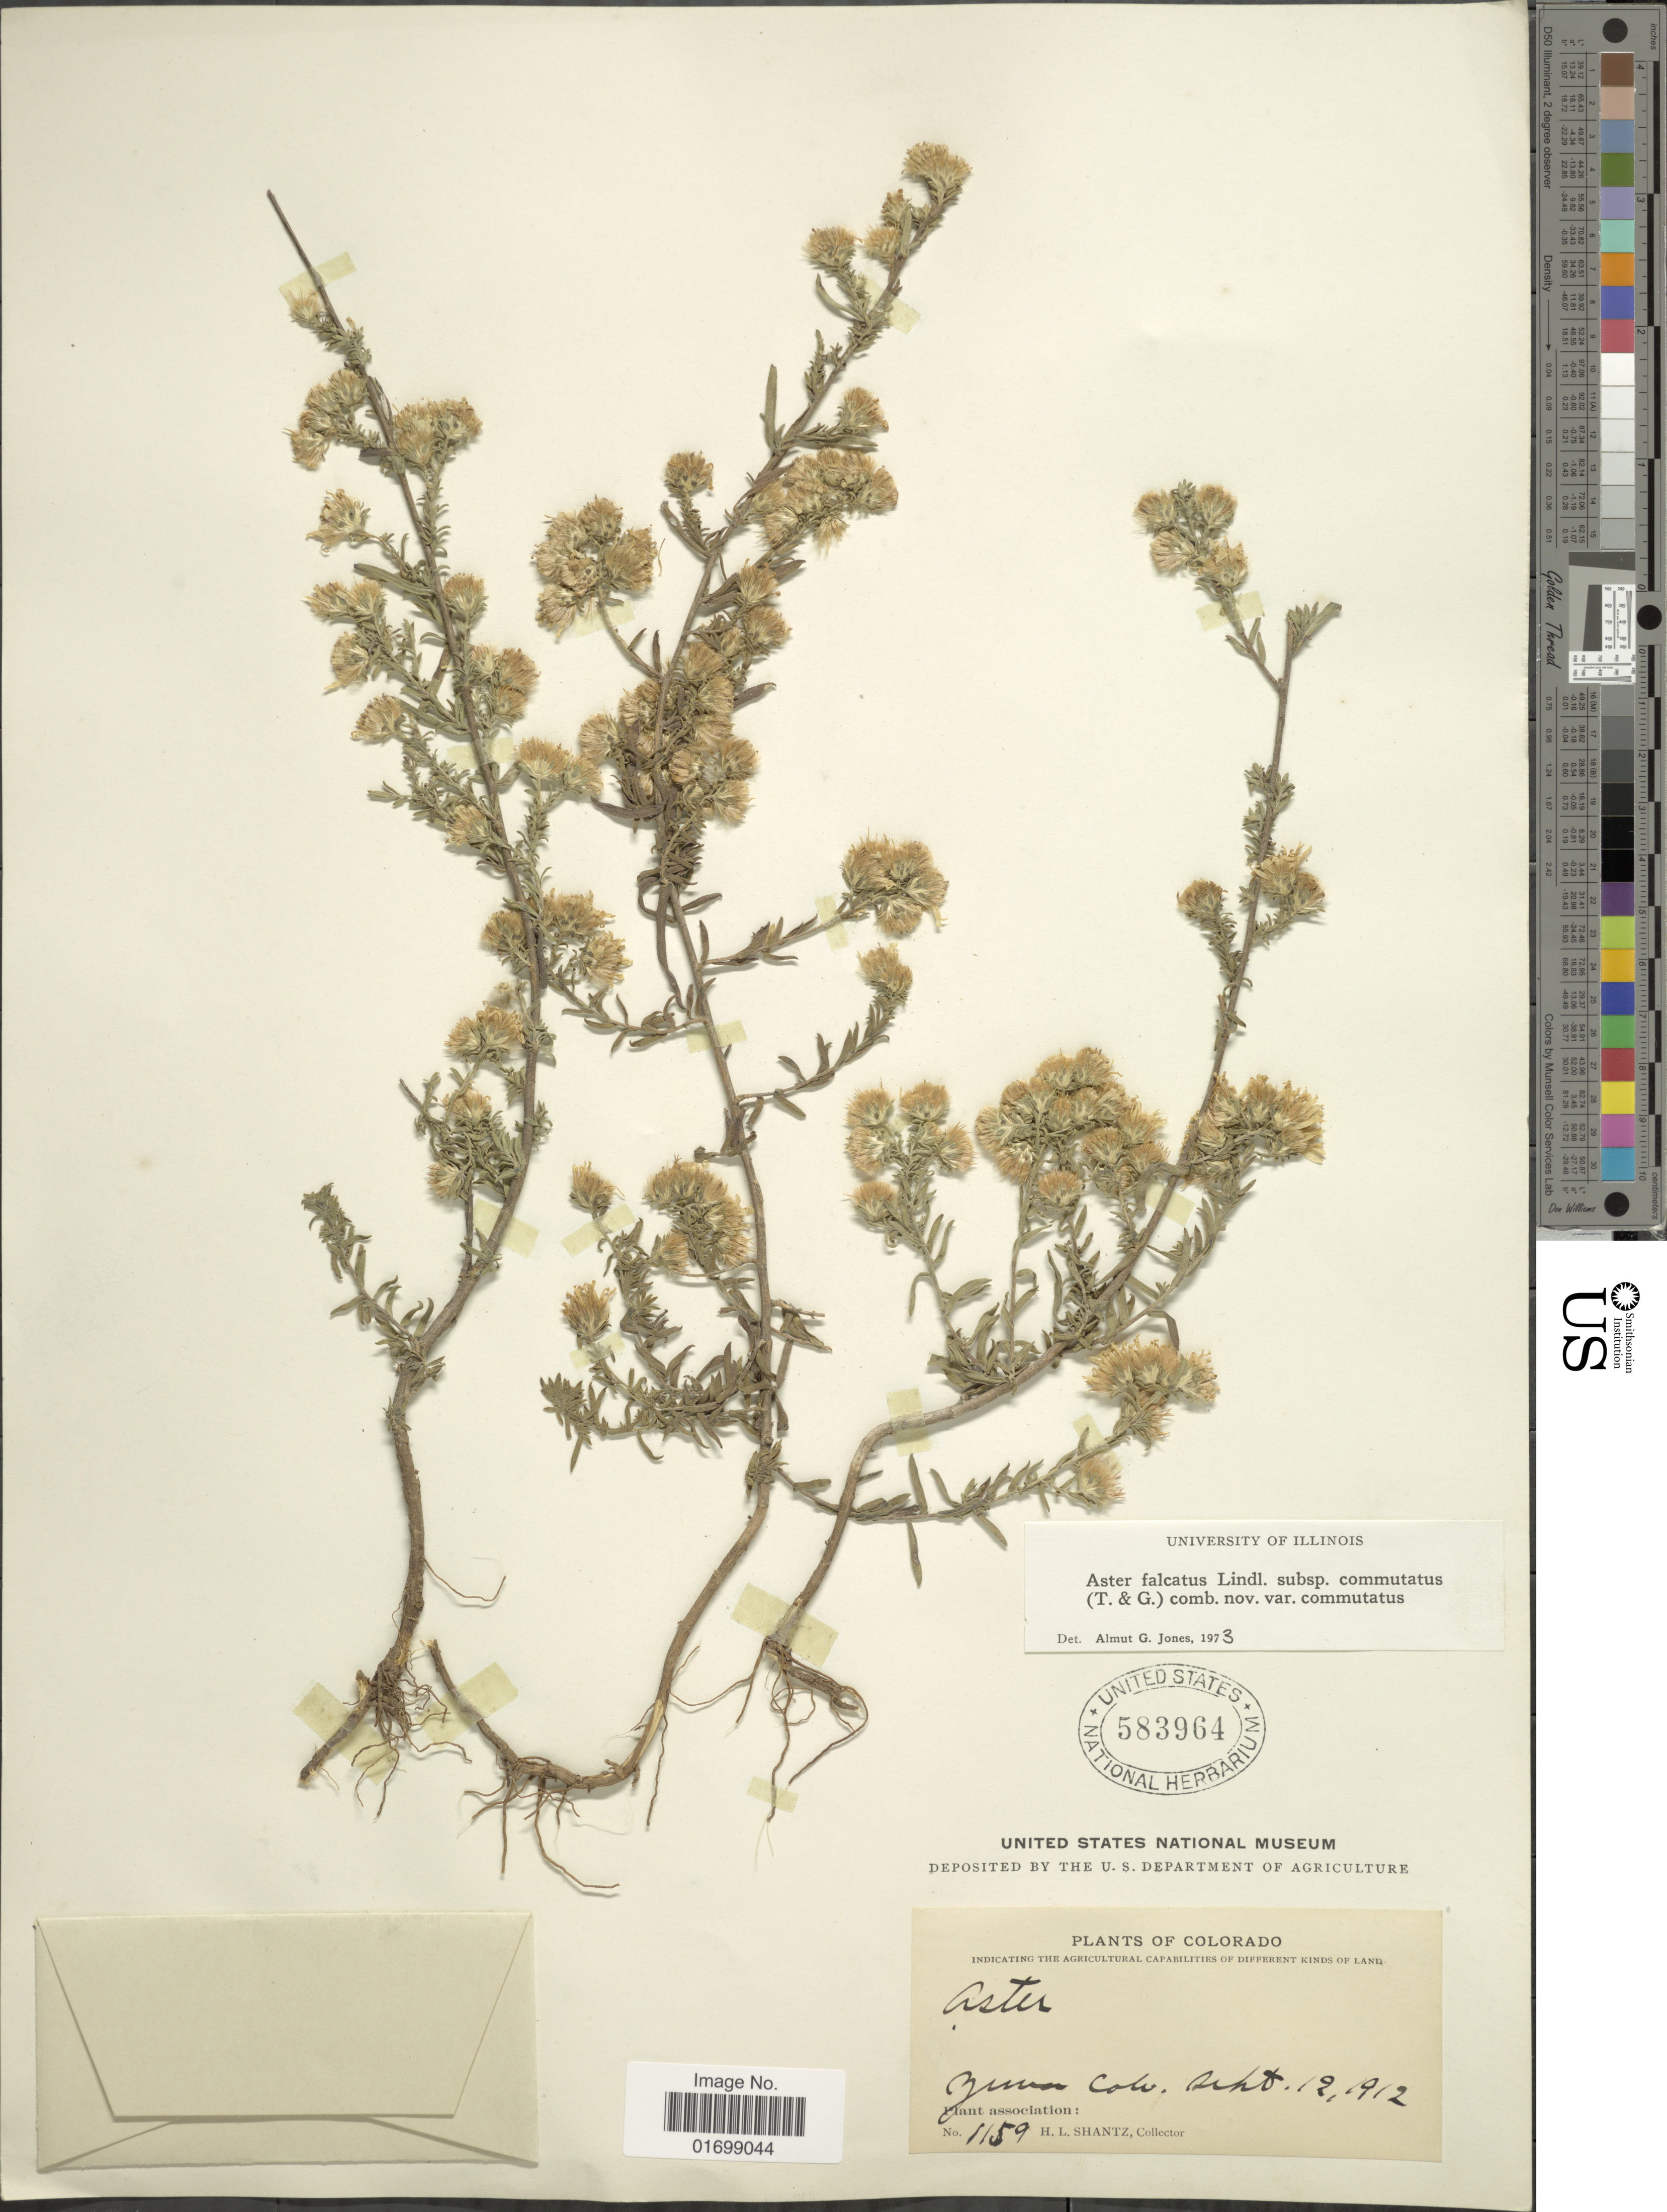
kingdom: Plantae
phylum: Tracheophyta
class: Magnoliopsida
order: Asterales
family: Asteraceae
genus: Symphyotrichum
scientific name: Symphyotrichum falcatum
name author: (Lindl. ex Lindl.) G.L. Nesom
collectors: H. Shantz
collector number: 1159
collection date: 1912-09-12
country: United States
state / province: Colorado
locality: Yuma Col.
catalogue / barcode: US 583964